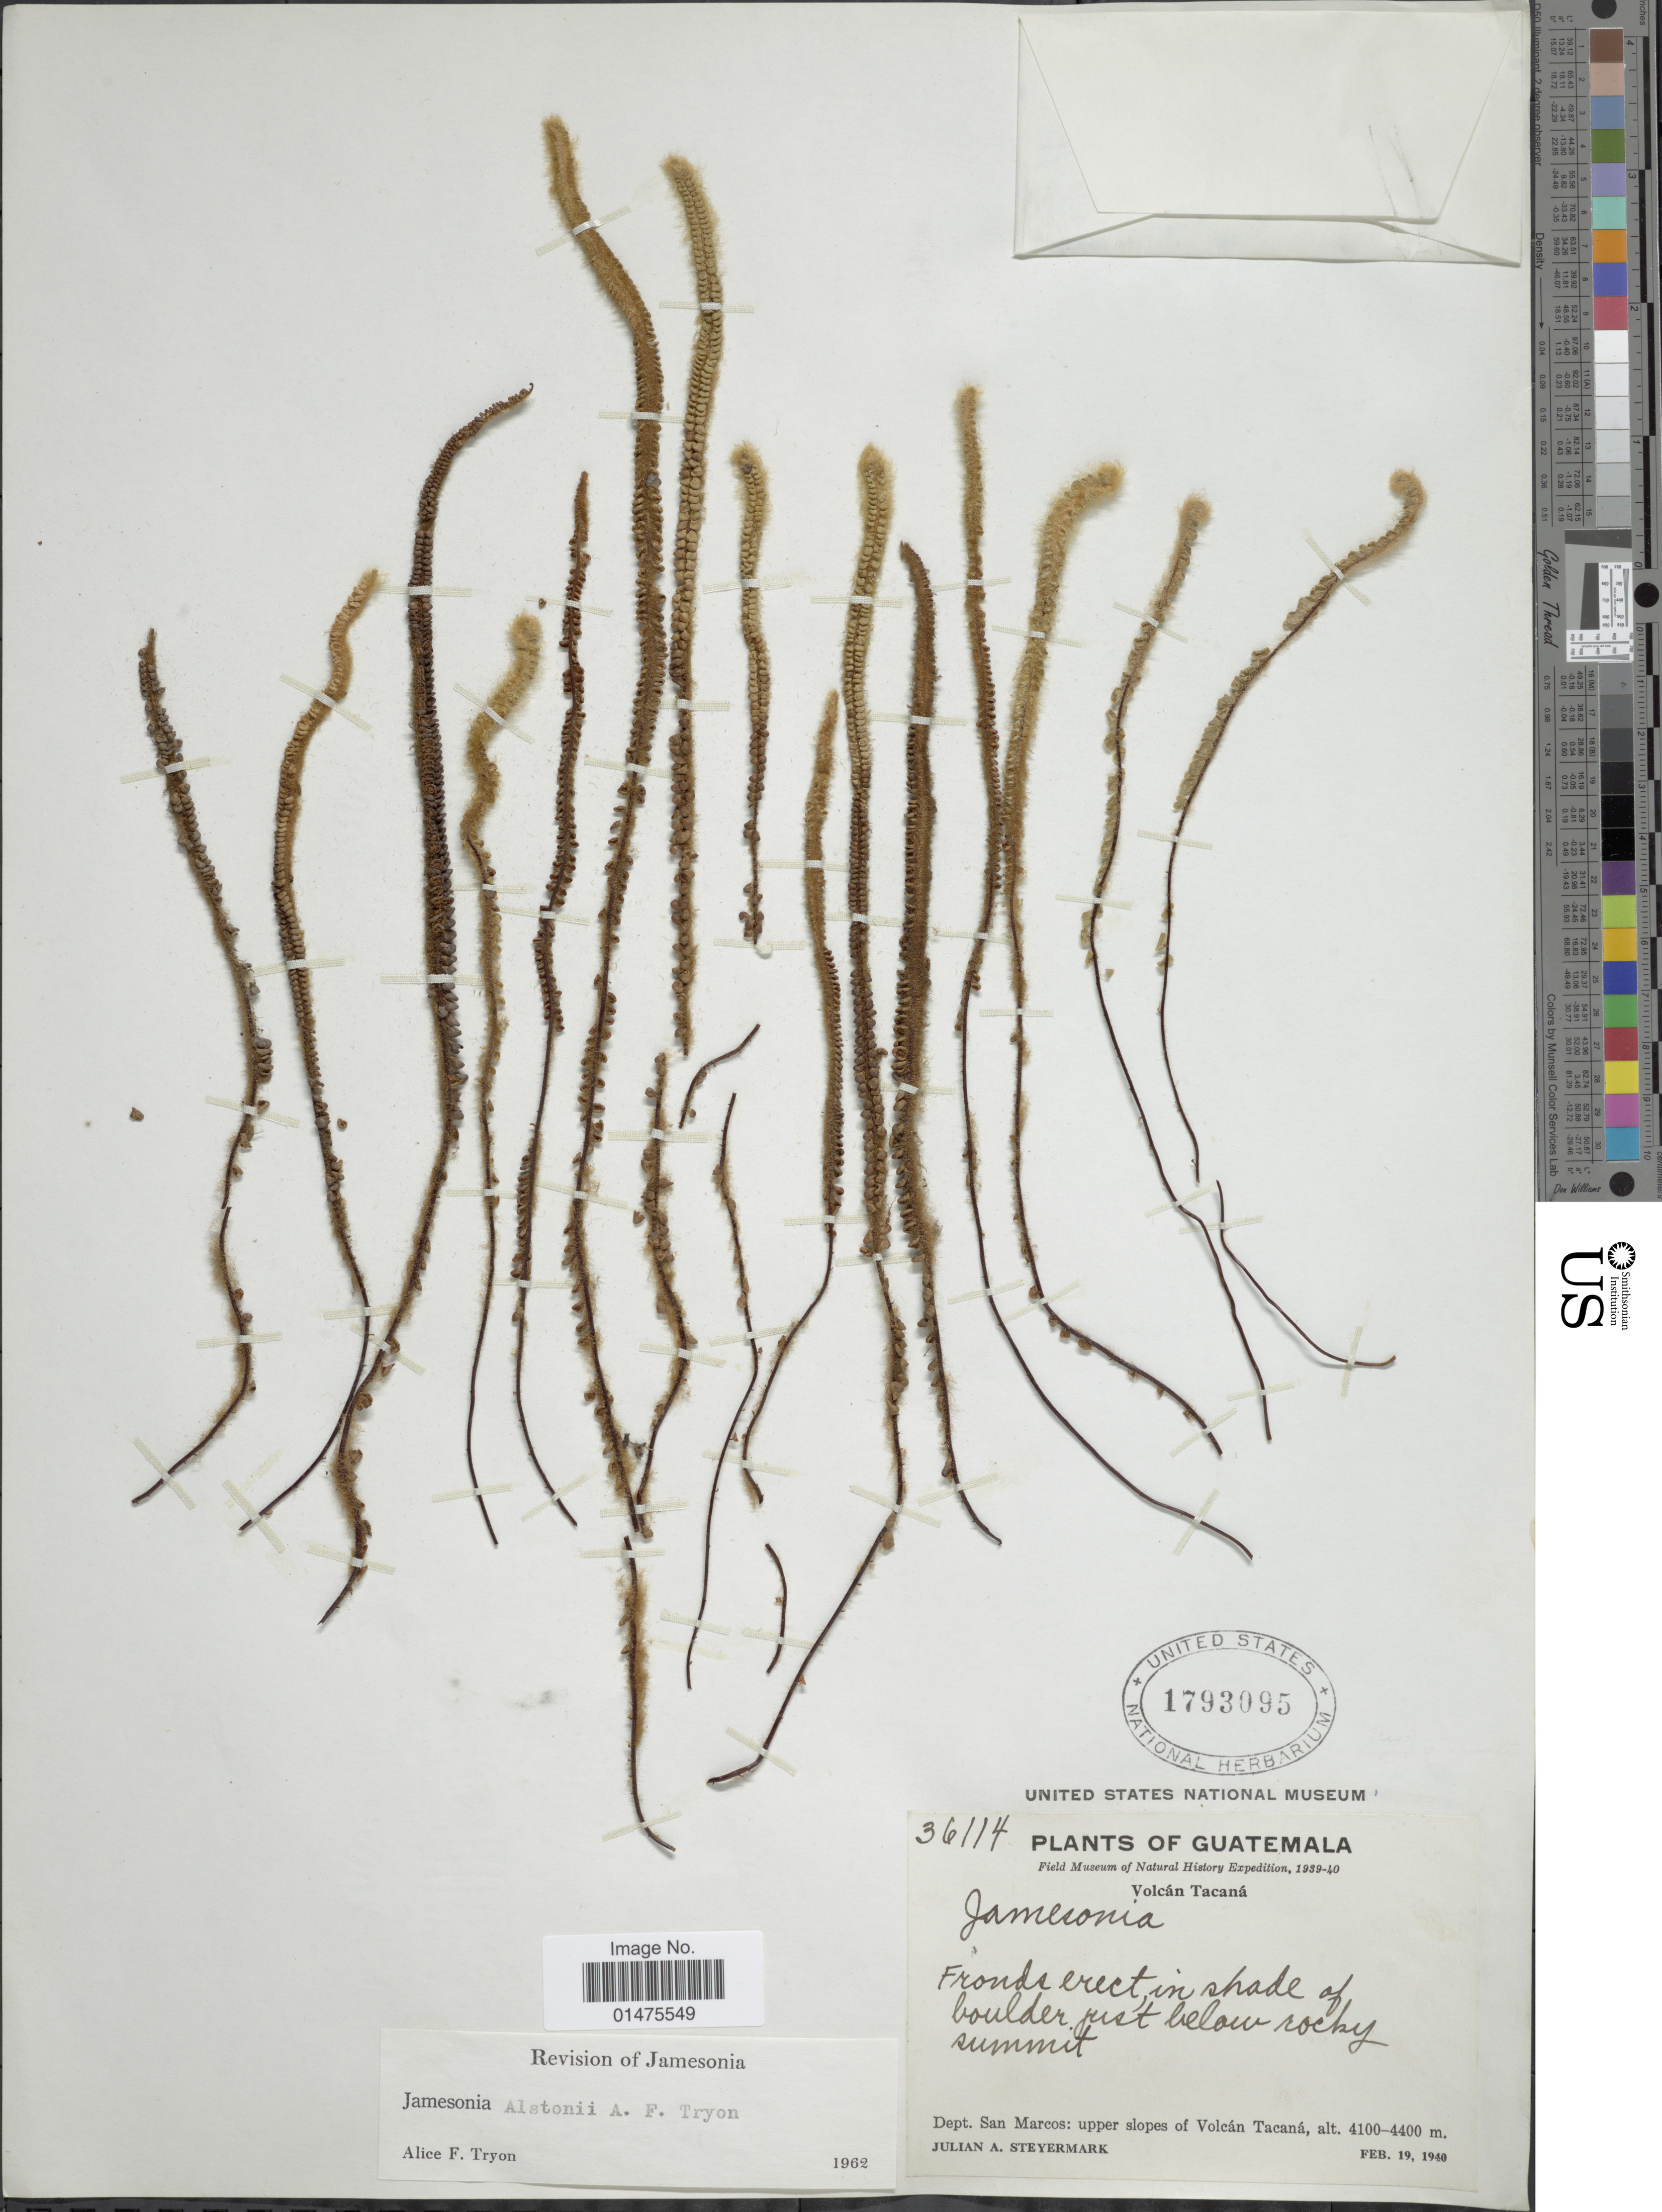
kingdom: Plantae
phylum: Tracheophyta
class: Polypodiopsida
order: Polypodiales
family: Pteridaceae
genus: Jamesonia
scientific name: Jamesonia alstonii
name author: A.F. Tryon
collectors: J. Steyermark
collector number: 36114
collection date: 1940-02-19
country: Guatemala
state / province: San Marcos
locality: Volcán Tacaná, Dept. San Marcos: upper slopes of Volcán Tacaná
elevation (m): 4100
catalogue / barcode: US 1793095